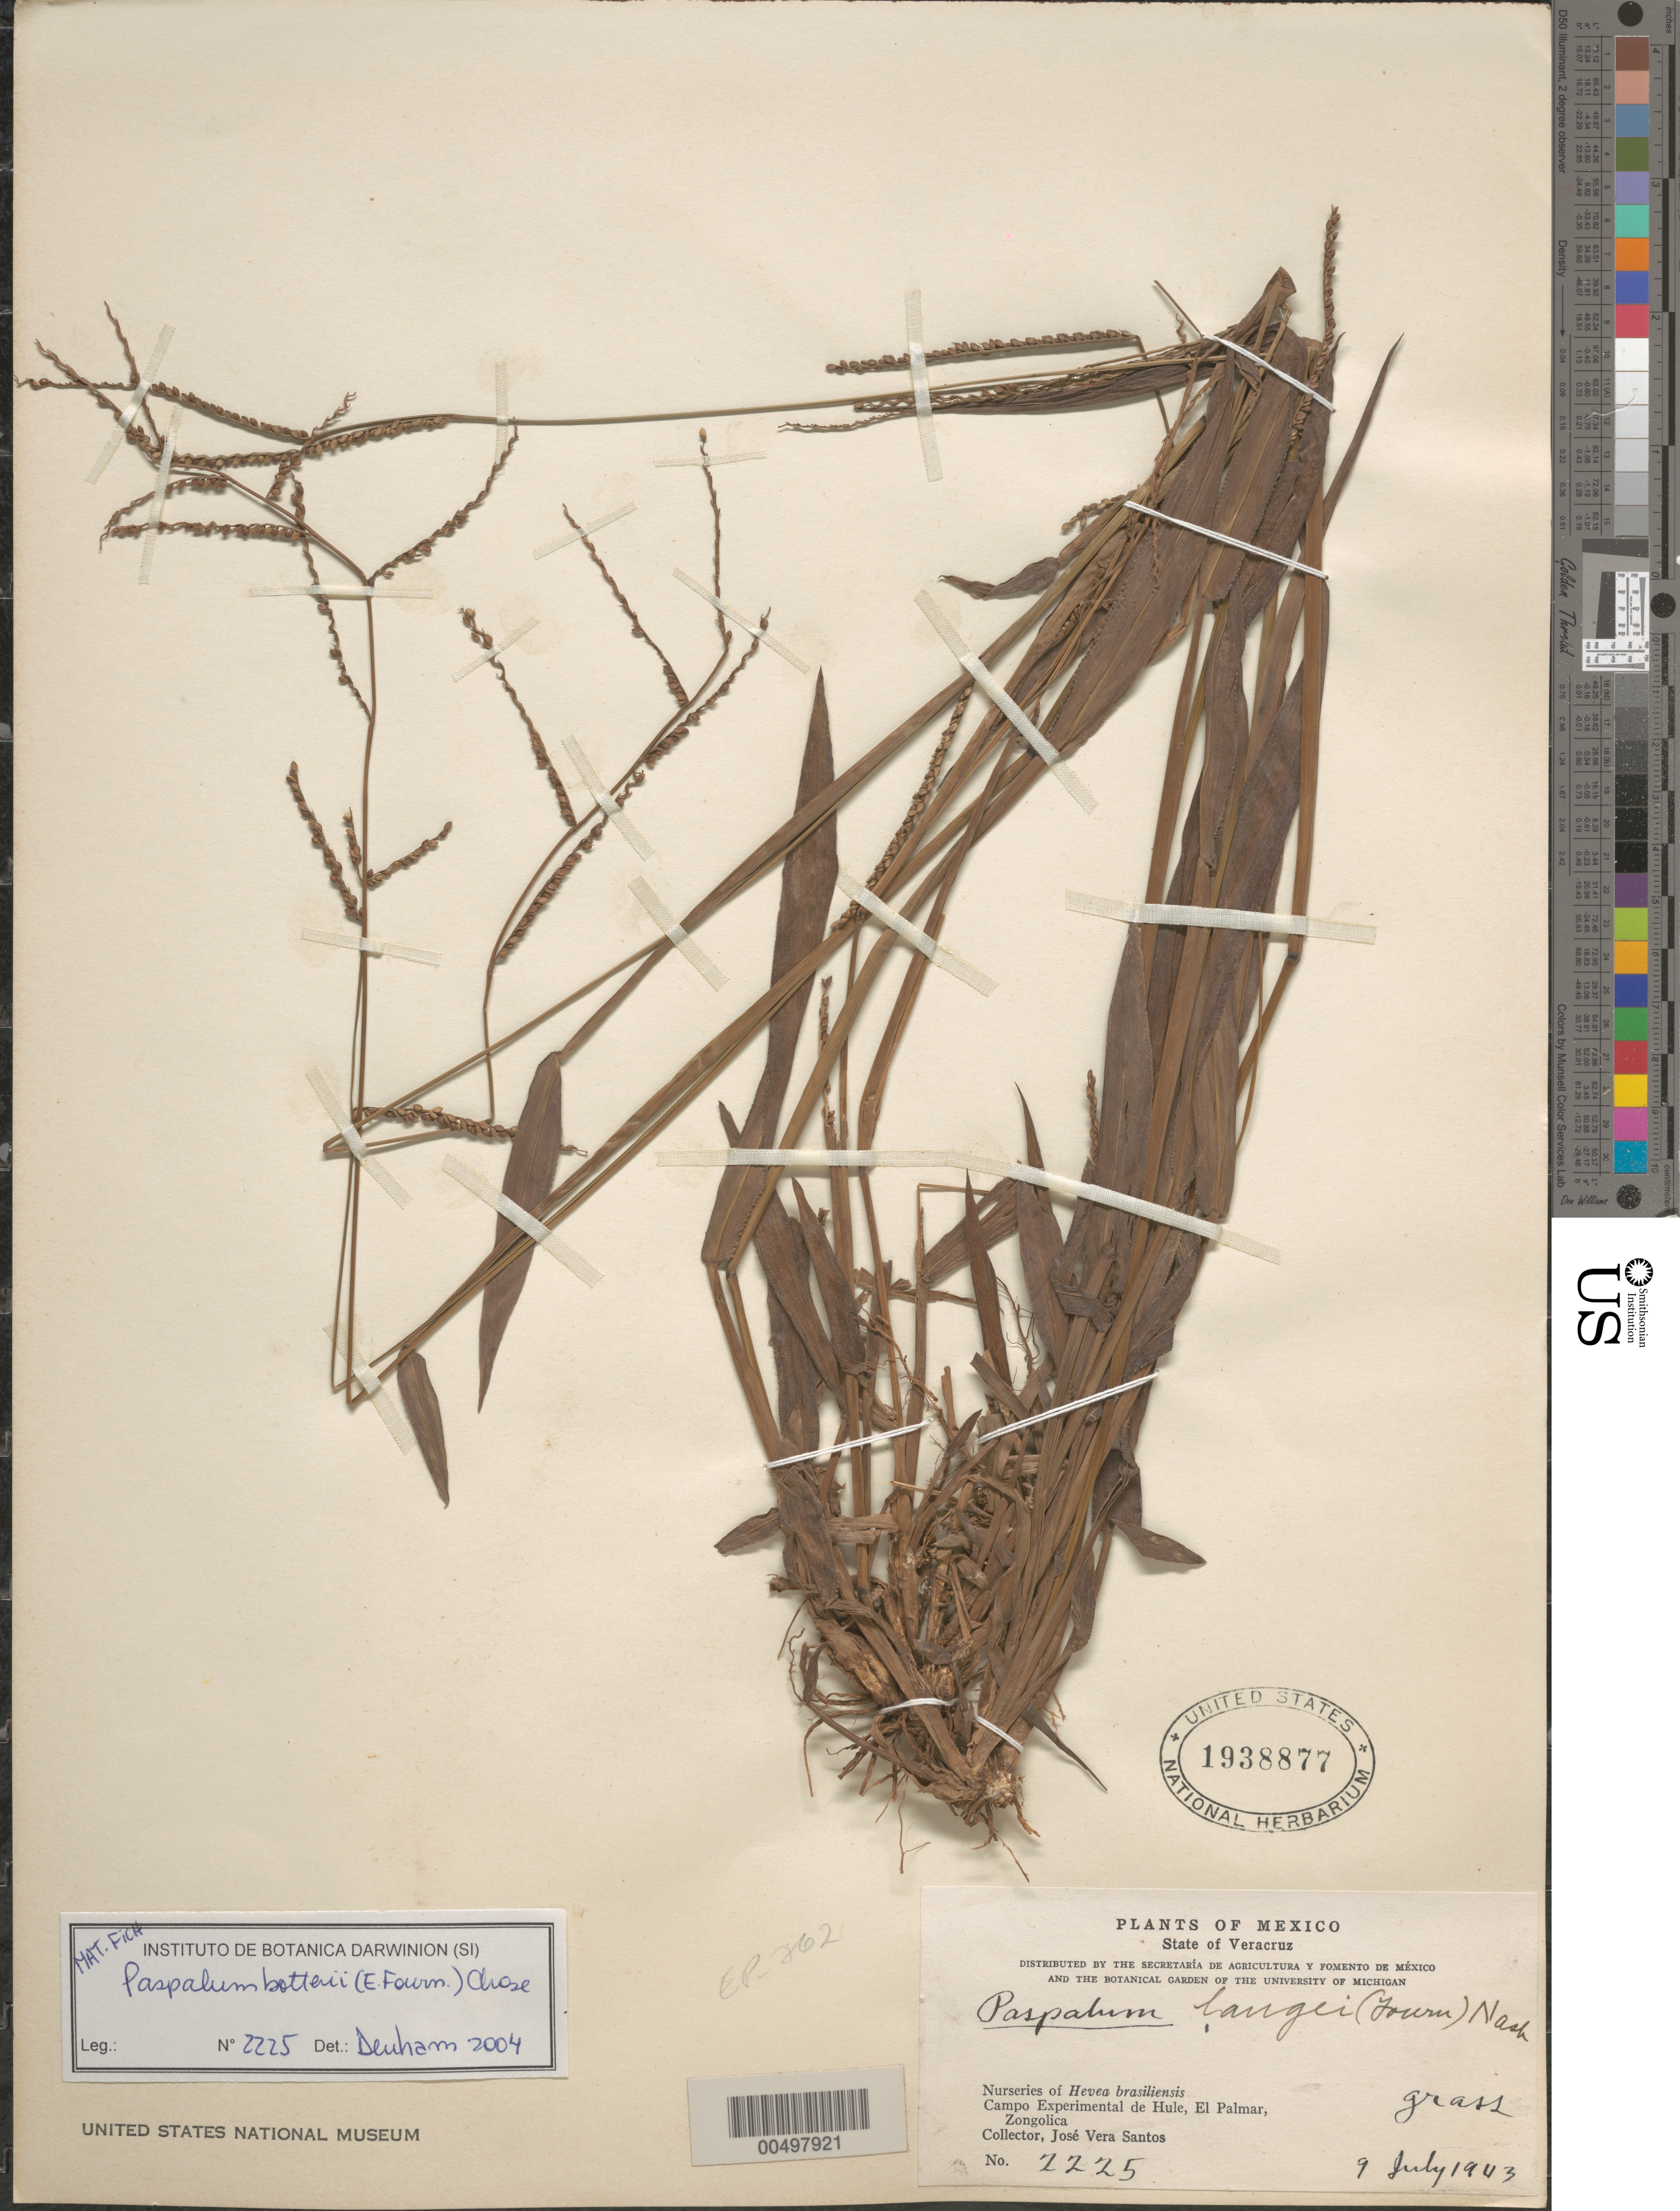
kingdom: Plantae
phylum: Tracheophyta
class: Liliopsida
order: Poales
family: Poaceae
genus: Paspalum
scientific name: Paspalum langei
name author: (E. Fourn.) Nash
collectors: J. V. Santos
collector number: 2225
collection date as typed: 9 Jul 1943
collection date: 1943-07-09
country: Mexico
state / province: Veracruz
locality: Nurseries of Hevea brasiliensis, Campo Experimental de Hule, El Palmar, Zongolica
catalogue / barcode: US 1938877